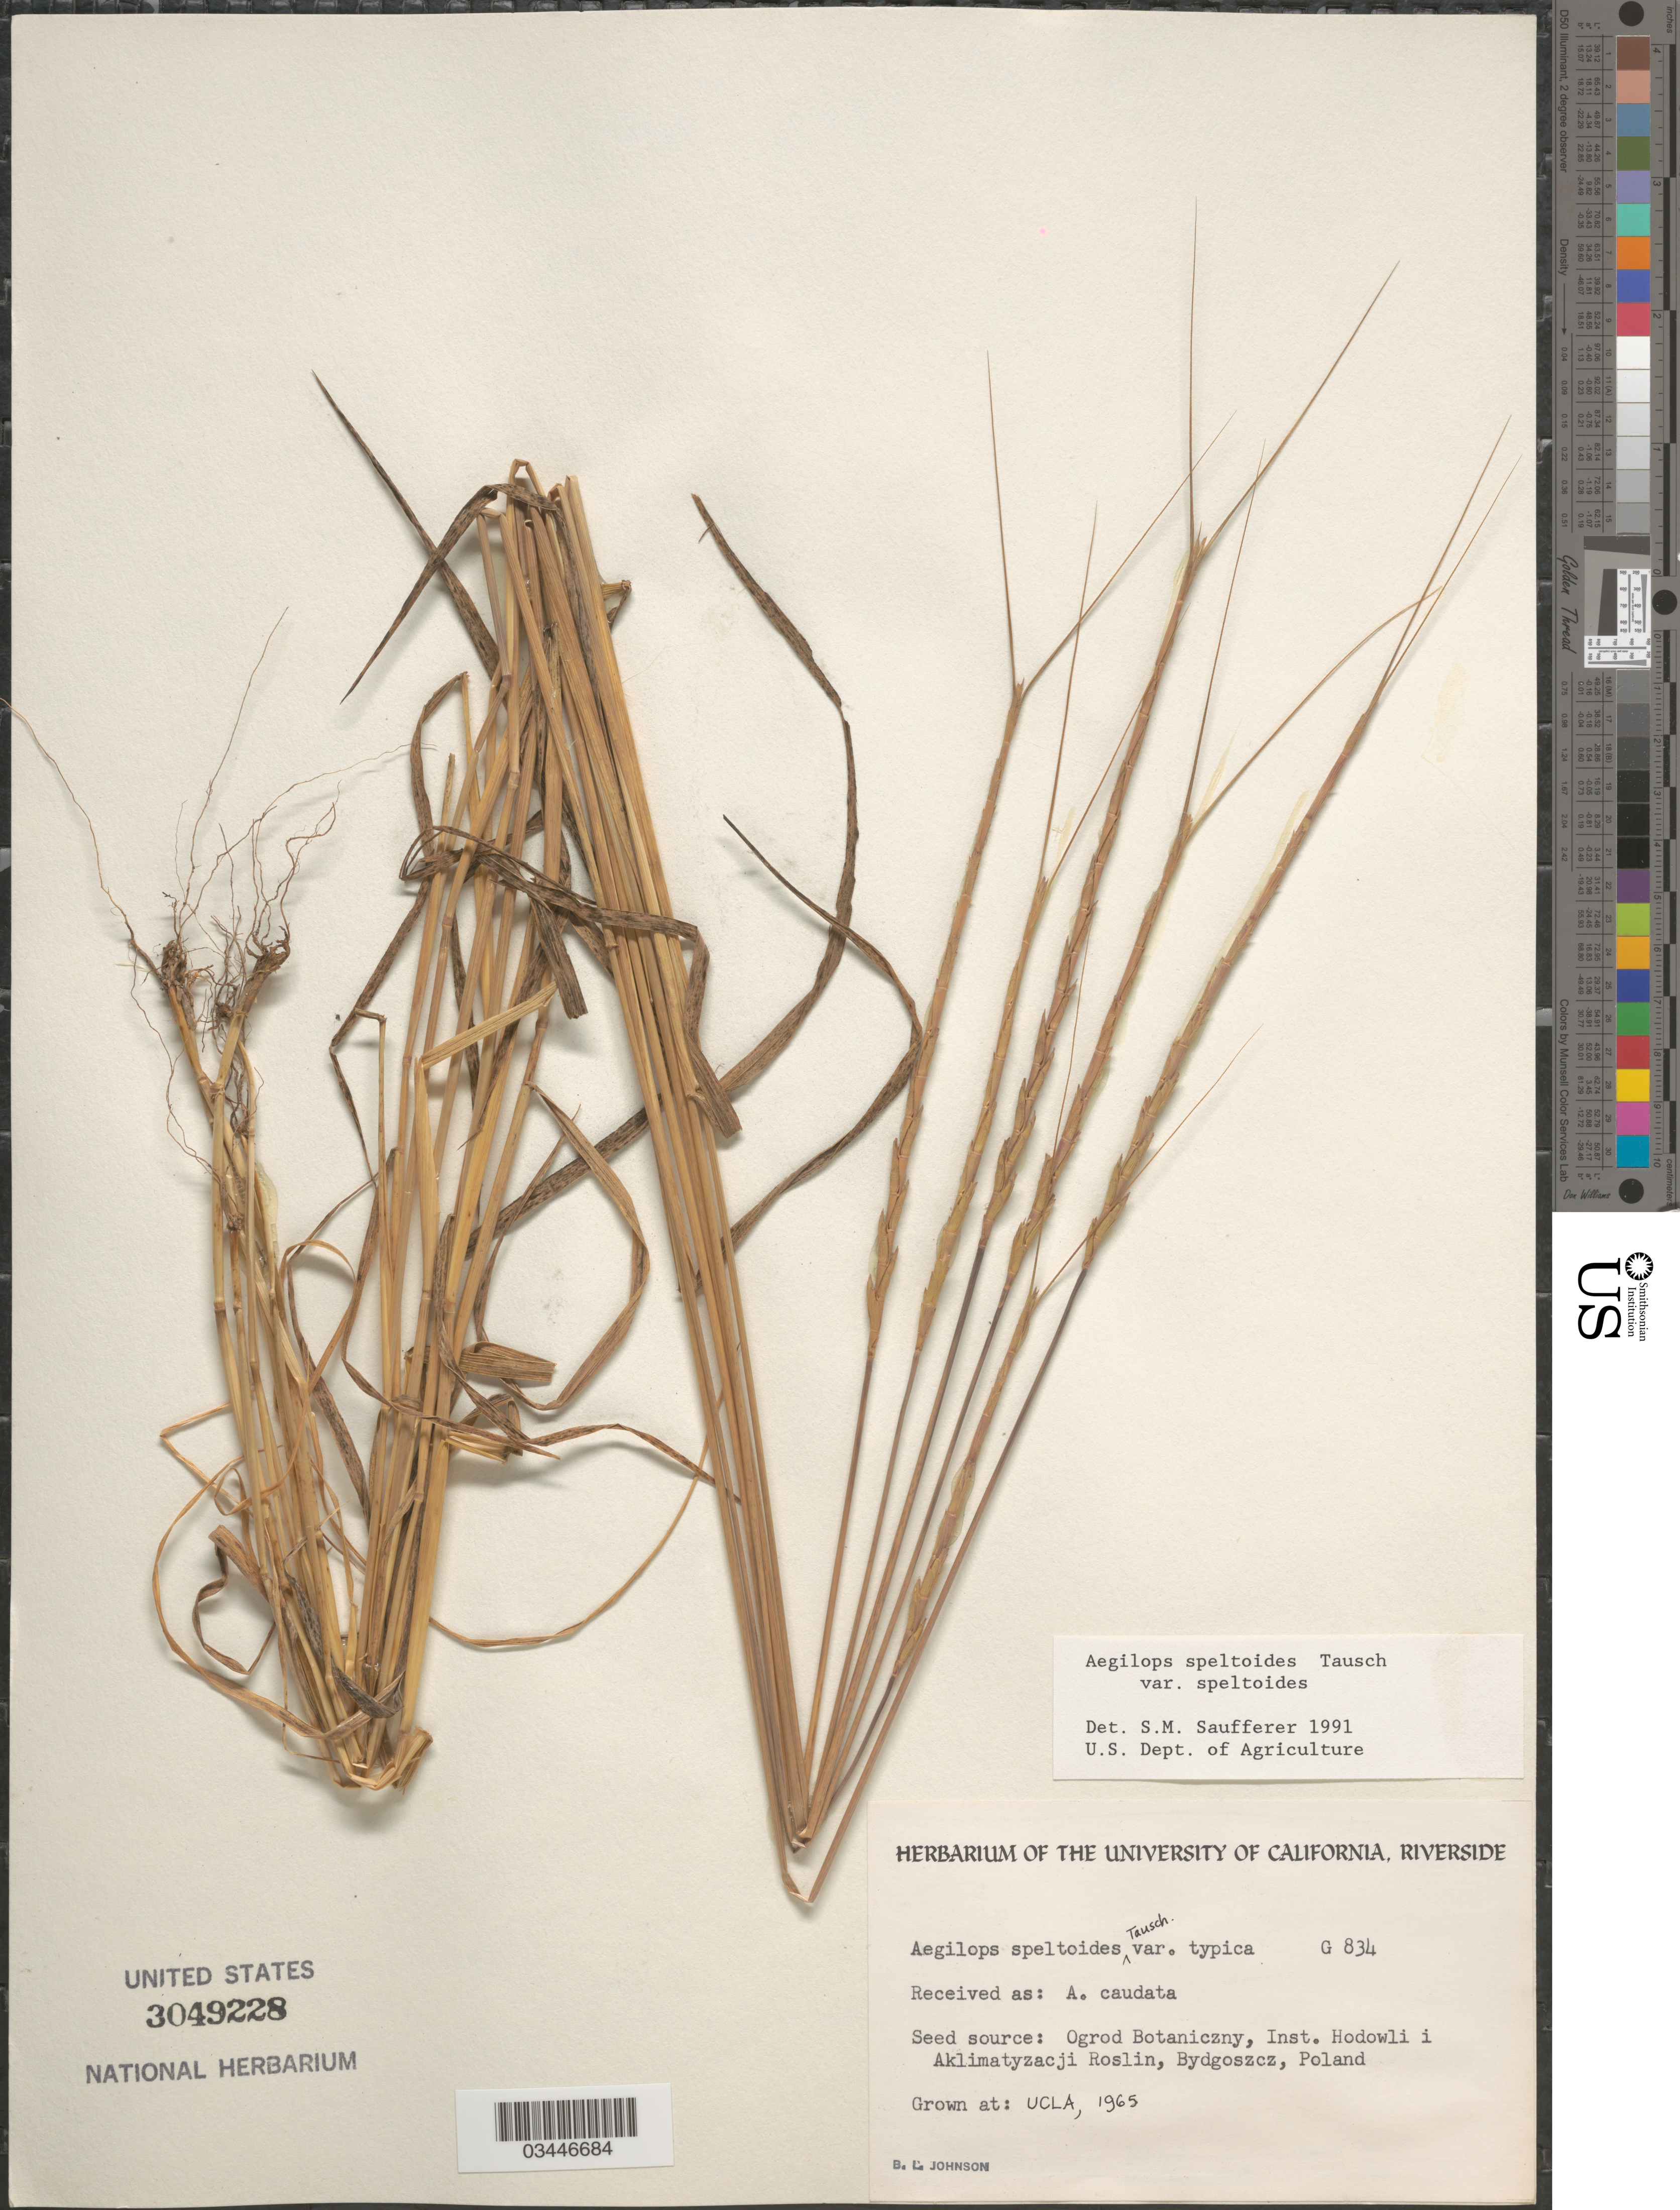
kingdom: Plantae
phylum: Tracheophyta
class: Liliopsida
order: Poales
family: Poaceae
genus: Aegilops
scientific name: Aegilops speltoides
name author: Tausch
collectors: B. Johnson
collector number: G834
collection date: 1965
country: United States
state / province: California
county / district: Los Angeles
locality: UCLA.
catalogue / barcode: US 3049228